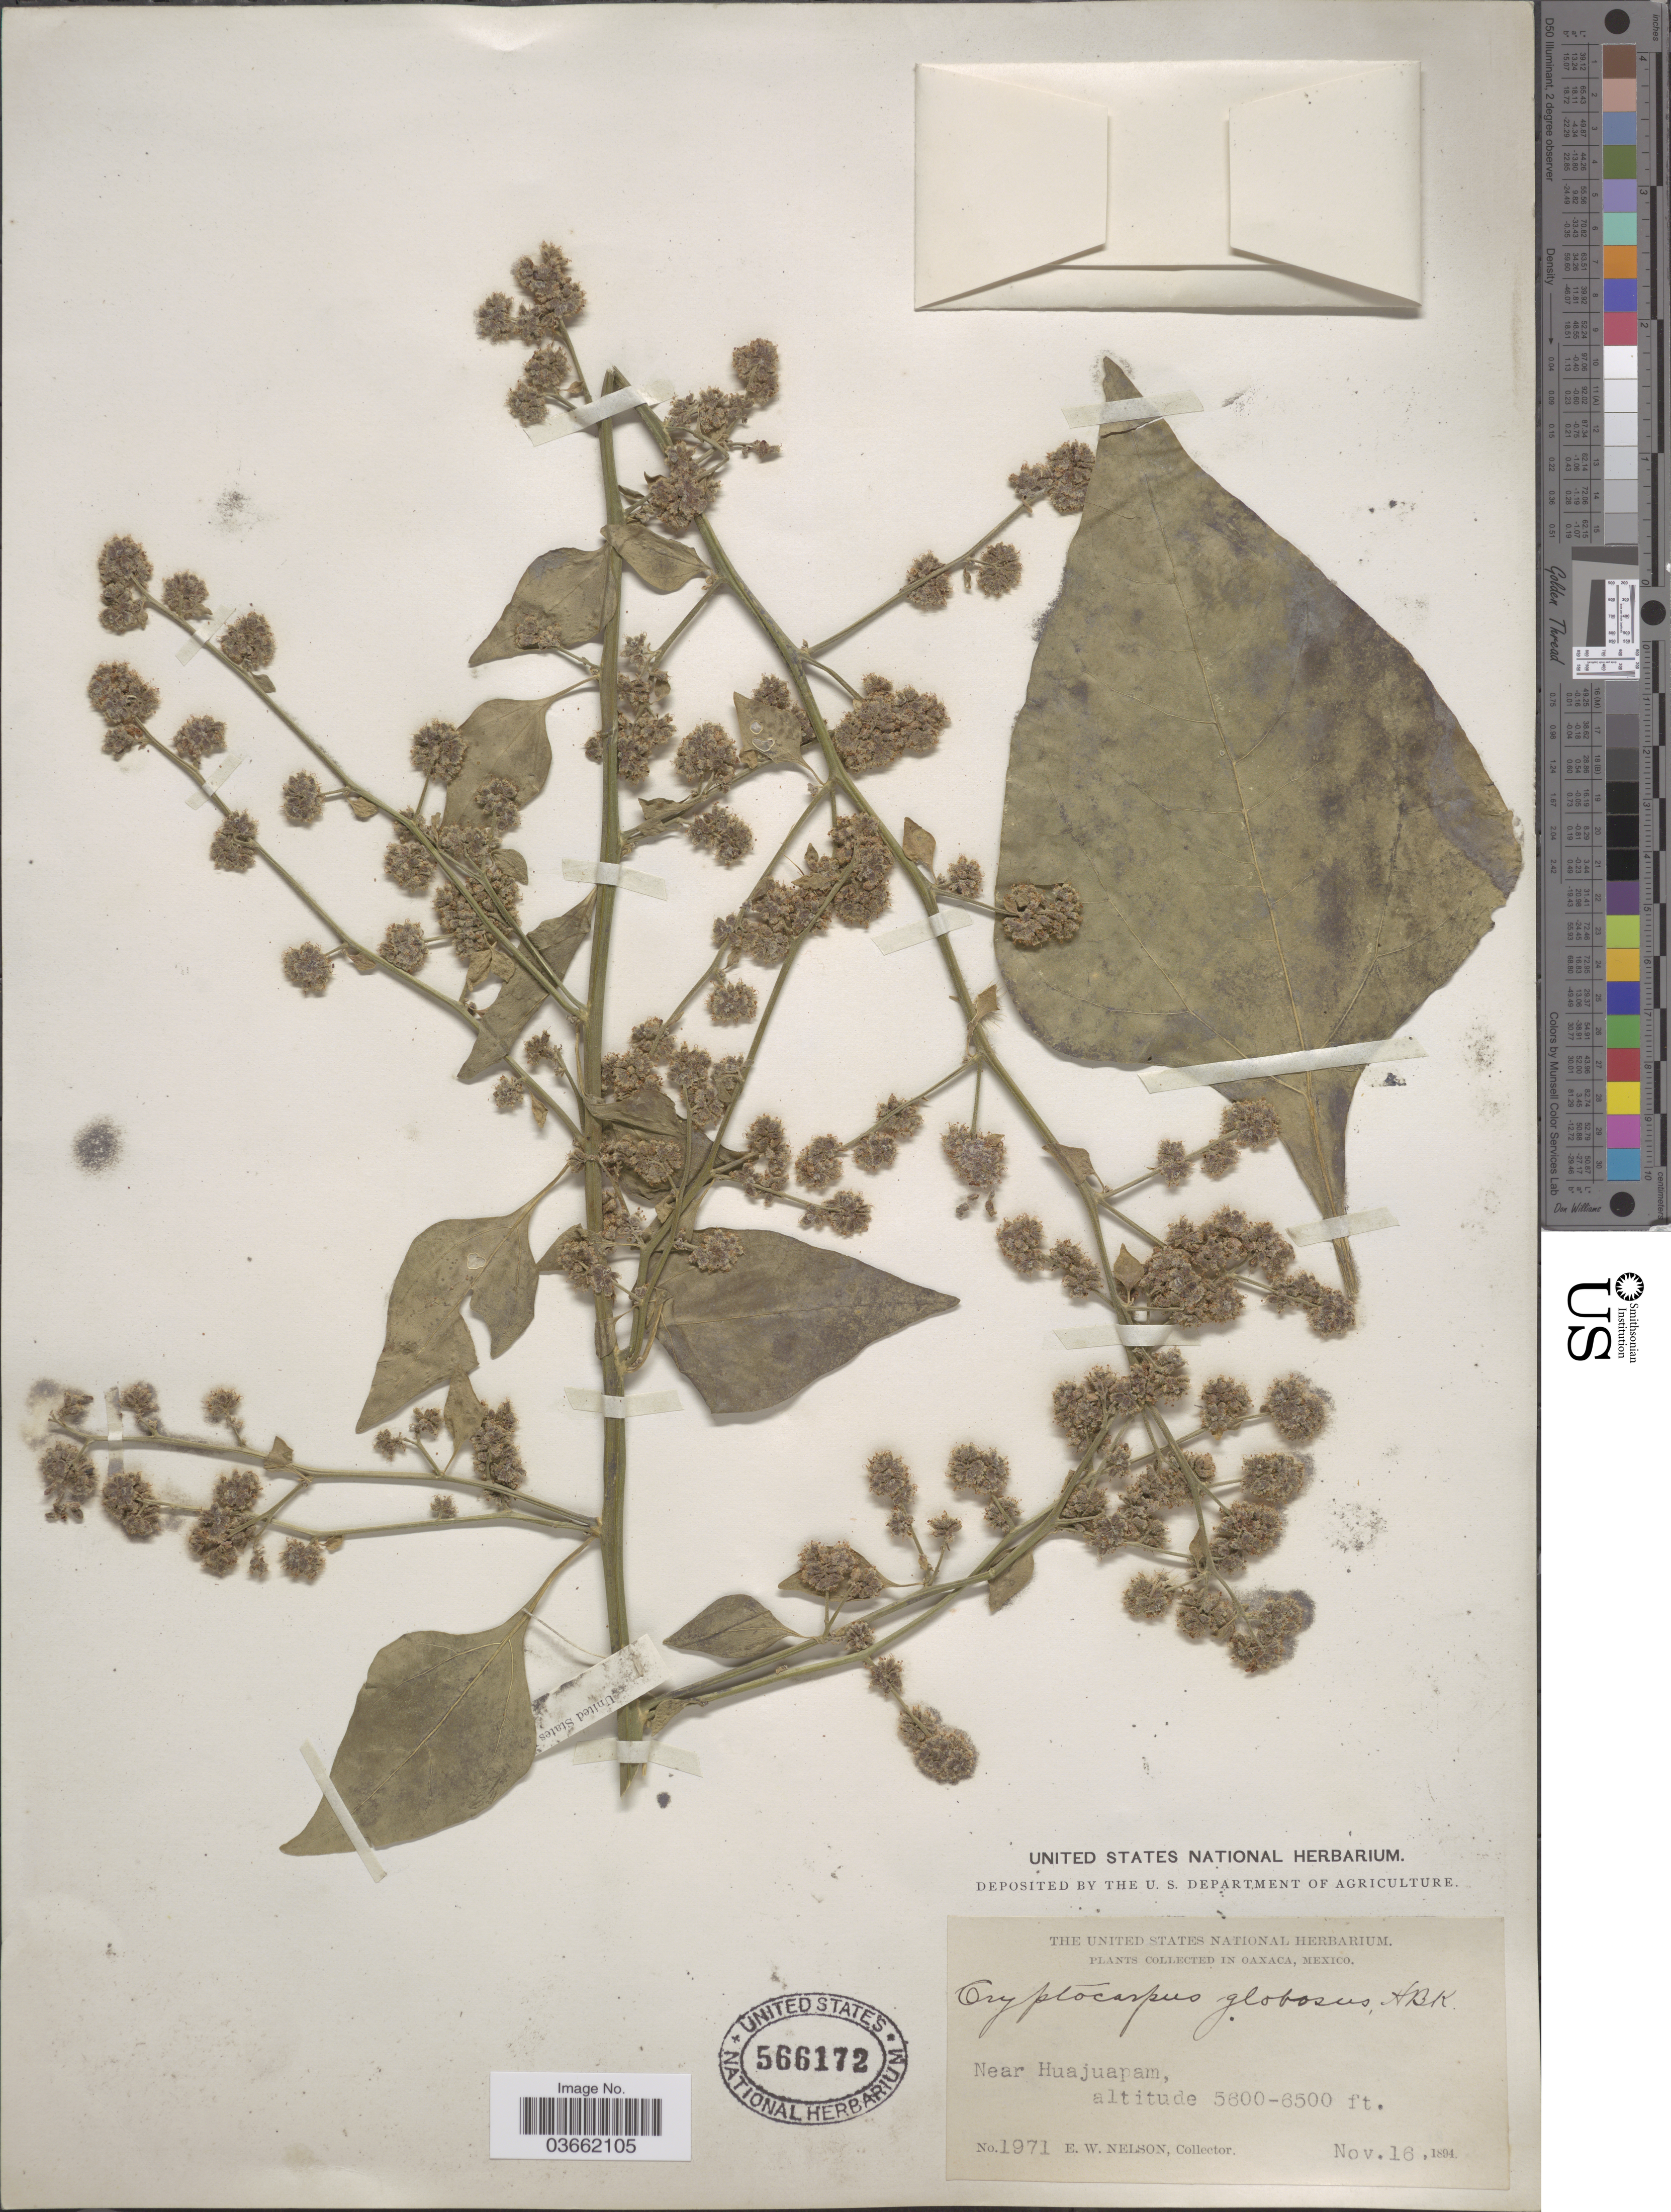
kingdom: Plantae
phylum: Tracheophyta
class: Magnoliopsida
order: Caryophyllales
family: Nyctaginaceae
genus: Salpianthus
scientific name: Salpianthus purpurascens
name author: (Cav. ex Lag.) Hook. & Arn.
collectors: E. W. Nelson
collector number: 1971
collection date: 1894-11-16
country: Mexico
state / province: Oaxaca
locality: Near Huajuapam.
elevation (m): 1707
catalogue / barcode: US 566172